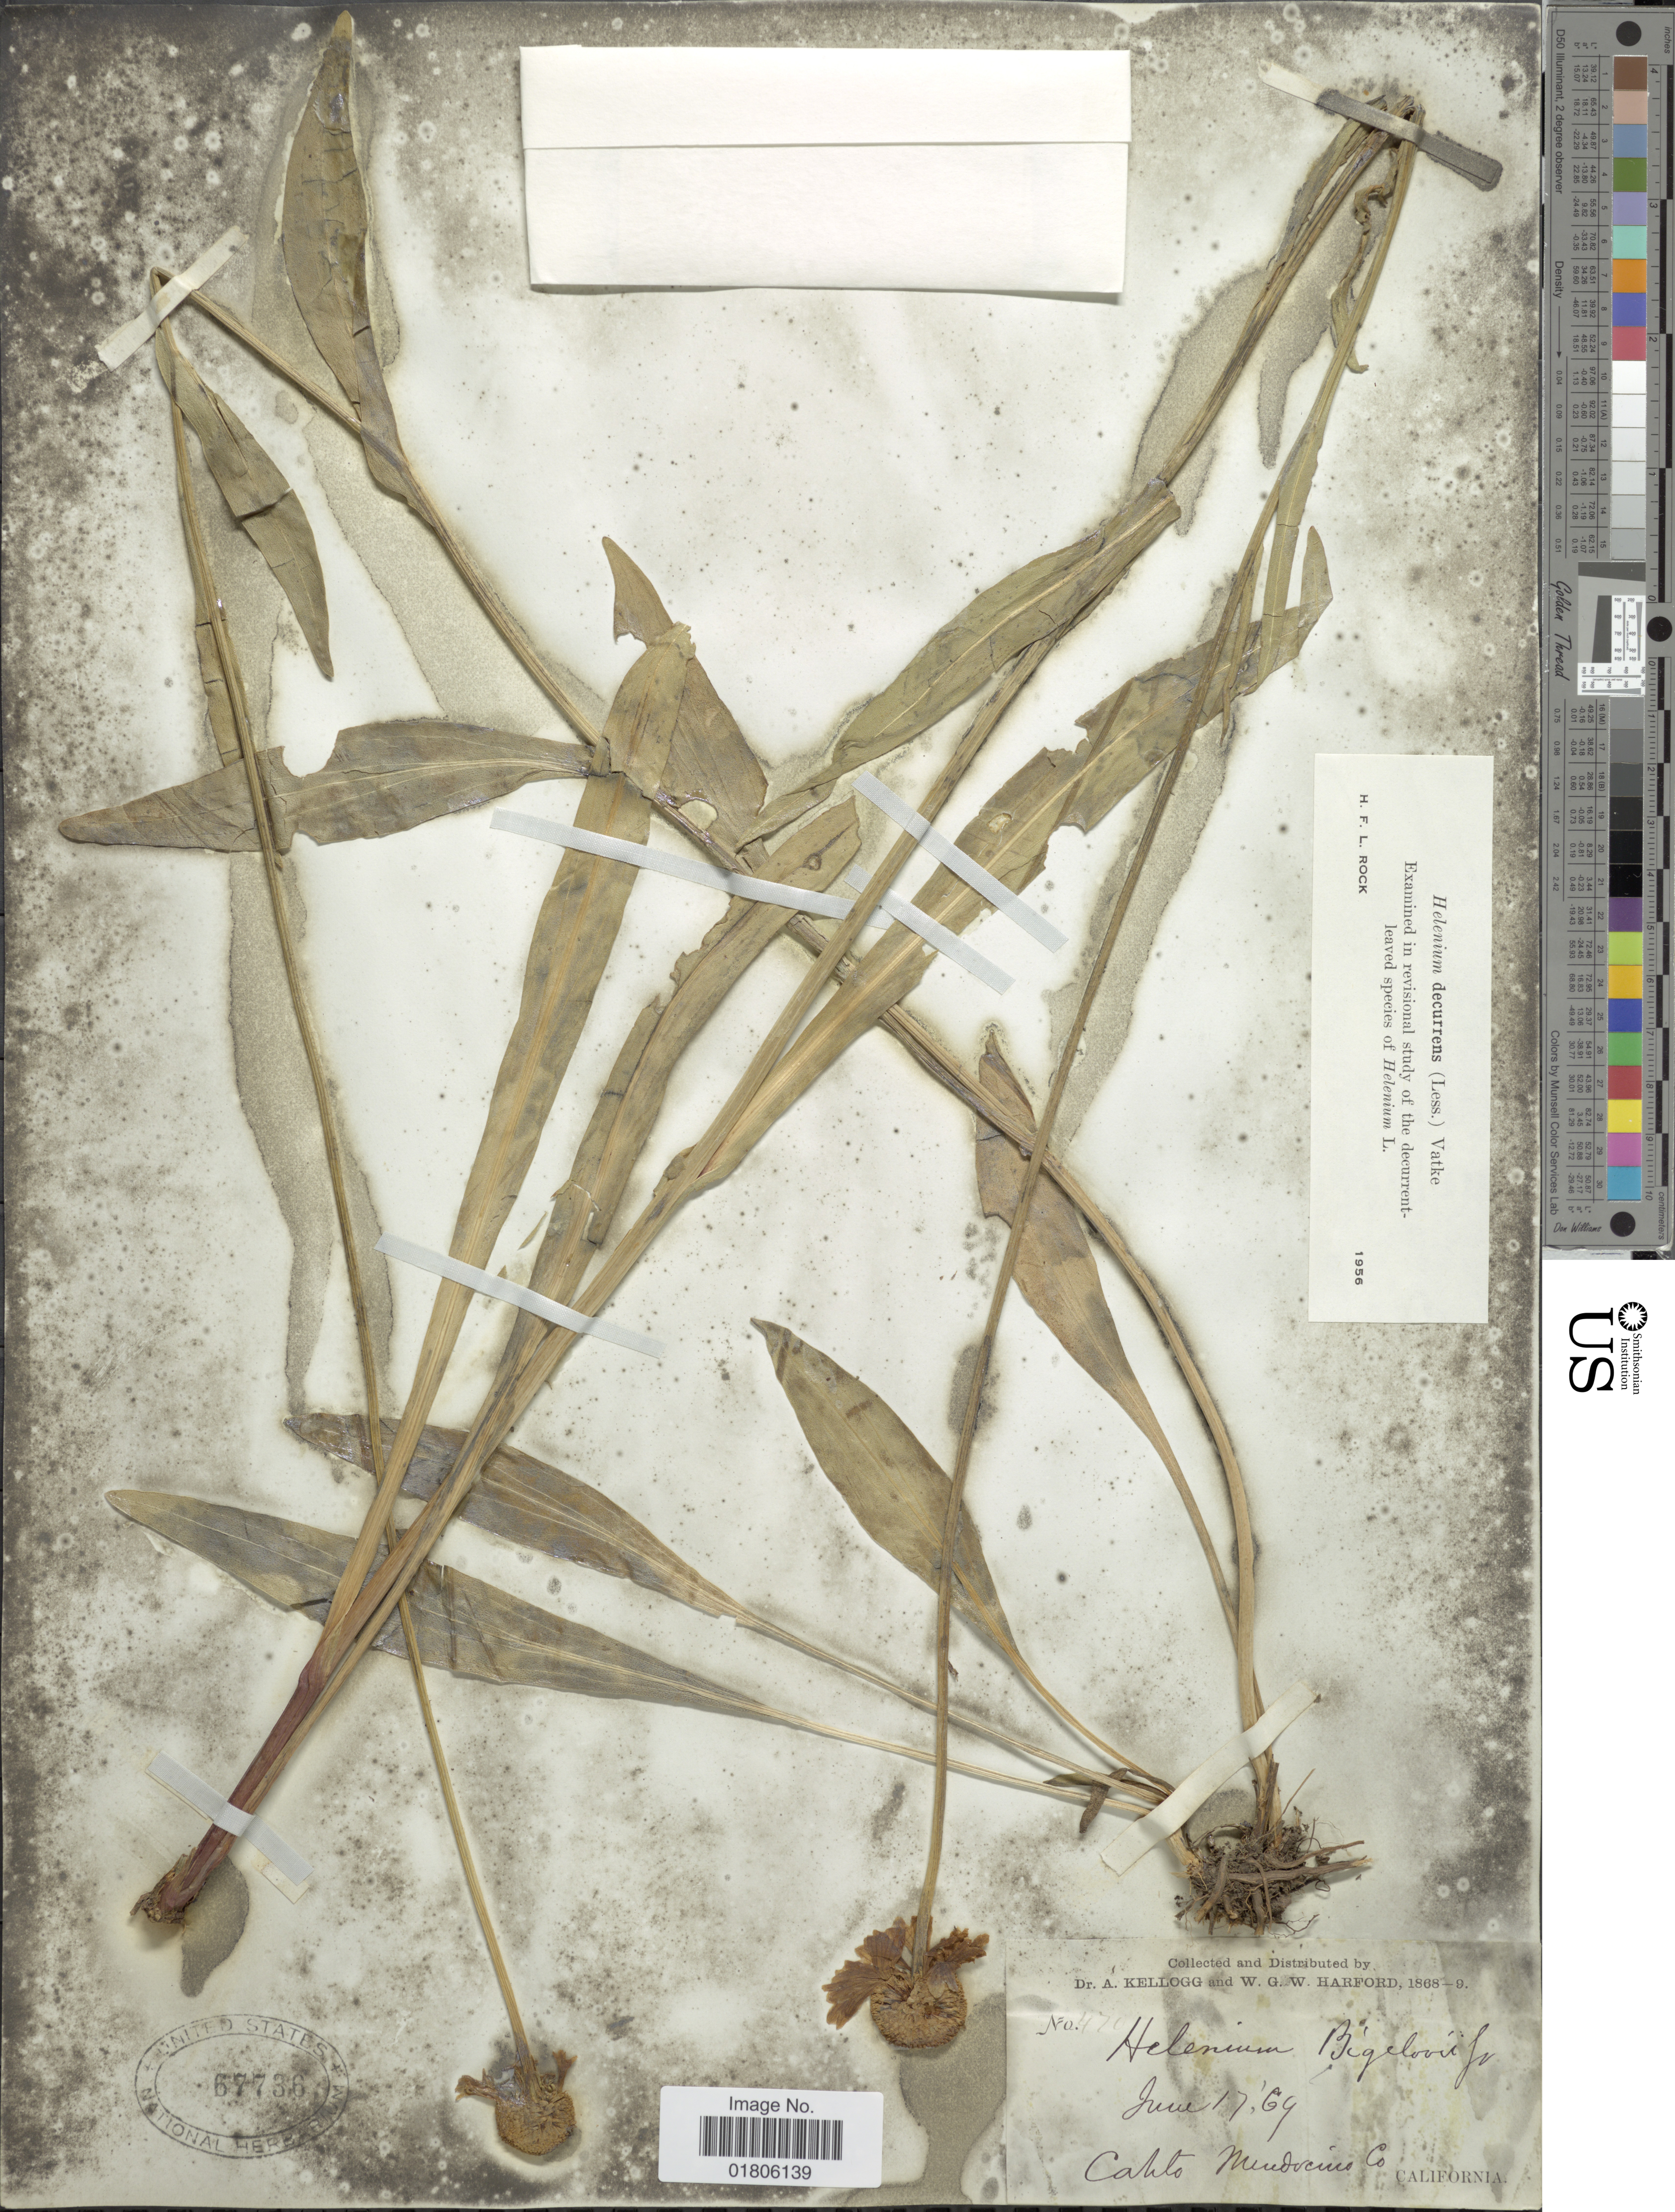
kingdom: Plantae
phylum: Tracheophyta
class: Magnoliopsida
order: Asterales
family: Asteraceae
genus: Helenium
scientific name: Helenium bigelovii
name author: A. Gray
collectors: A. Kellogg & W. G. W. Harford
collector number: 470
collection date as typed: Transcribed d/m/y: 17/6/69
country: United States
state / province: California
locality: Cahto Mountains Co.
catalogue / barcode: US 67736